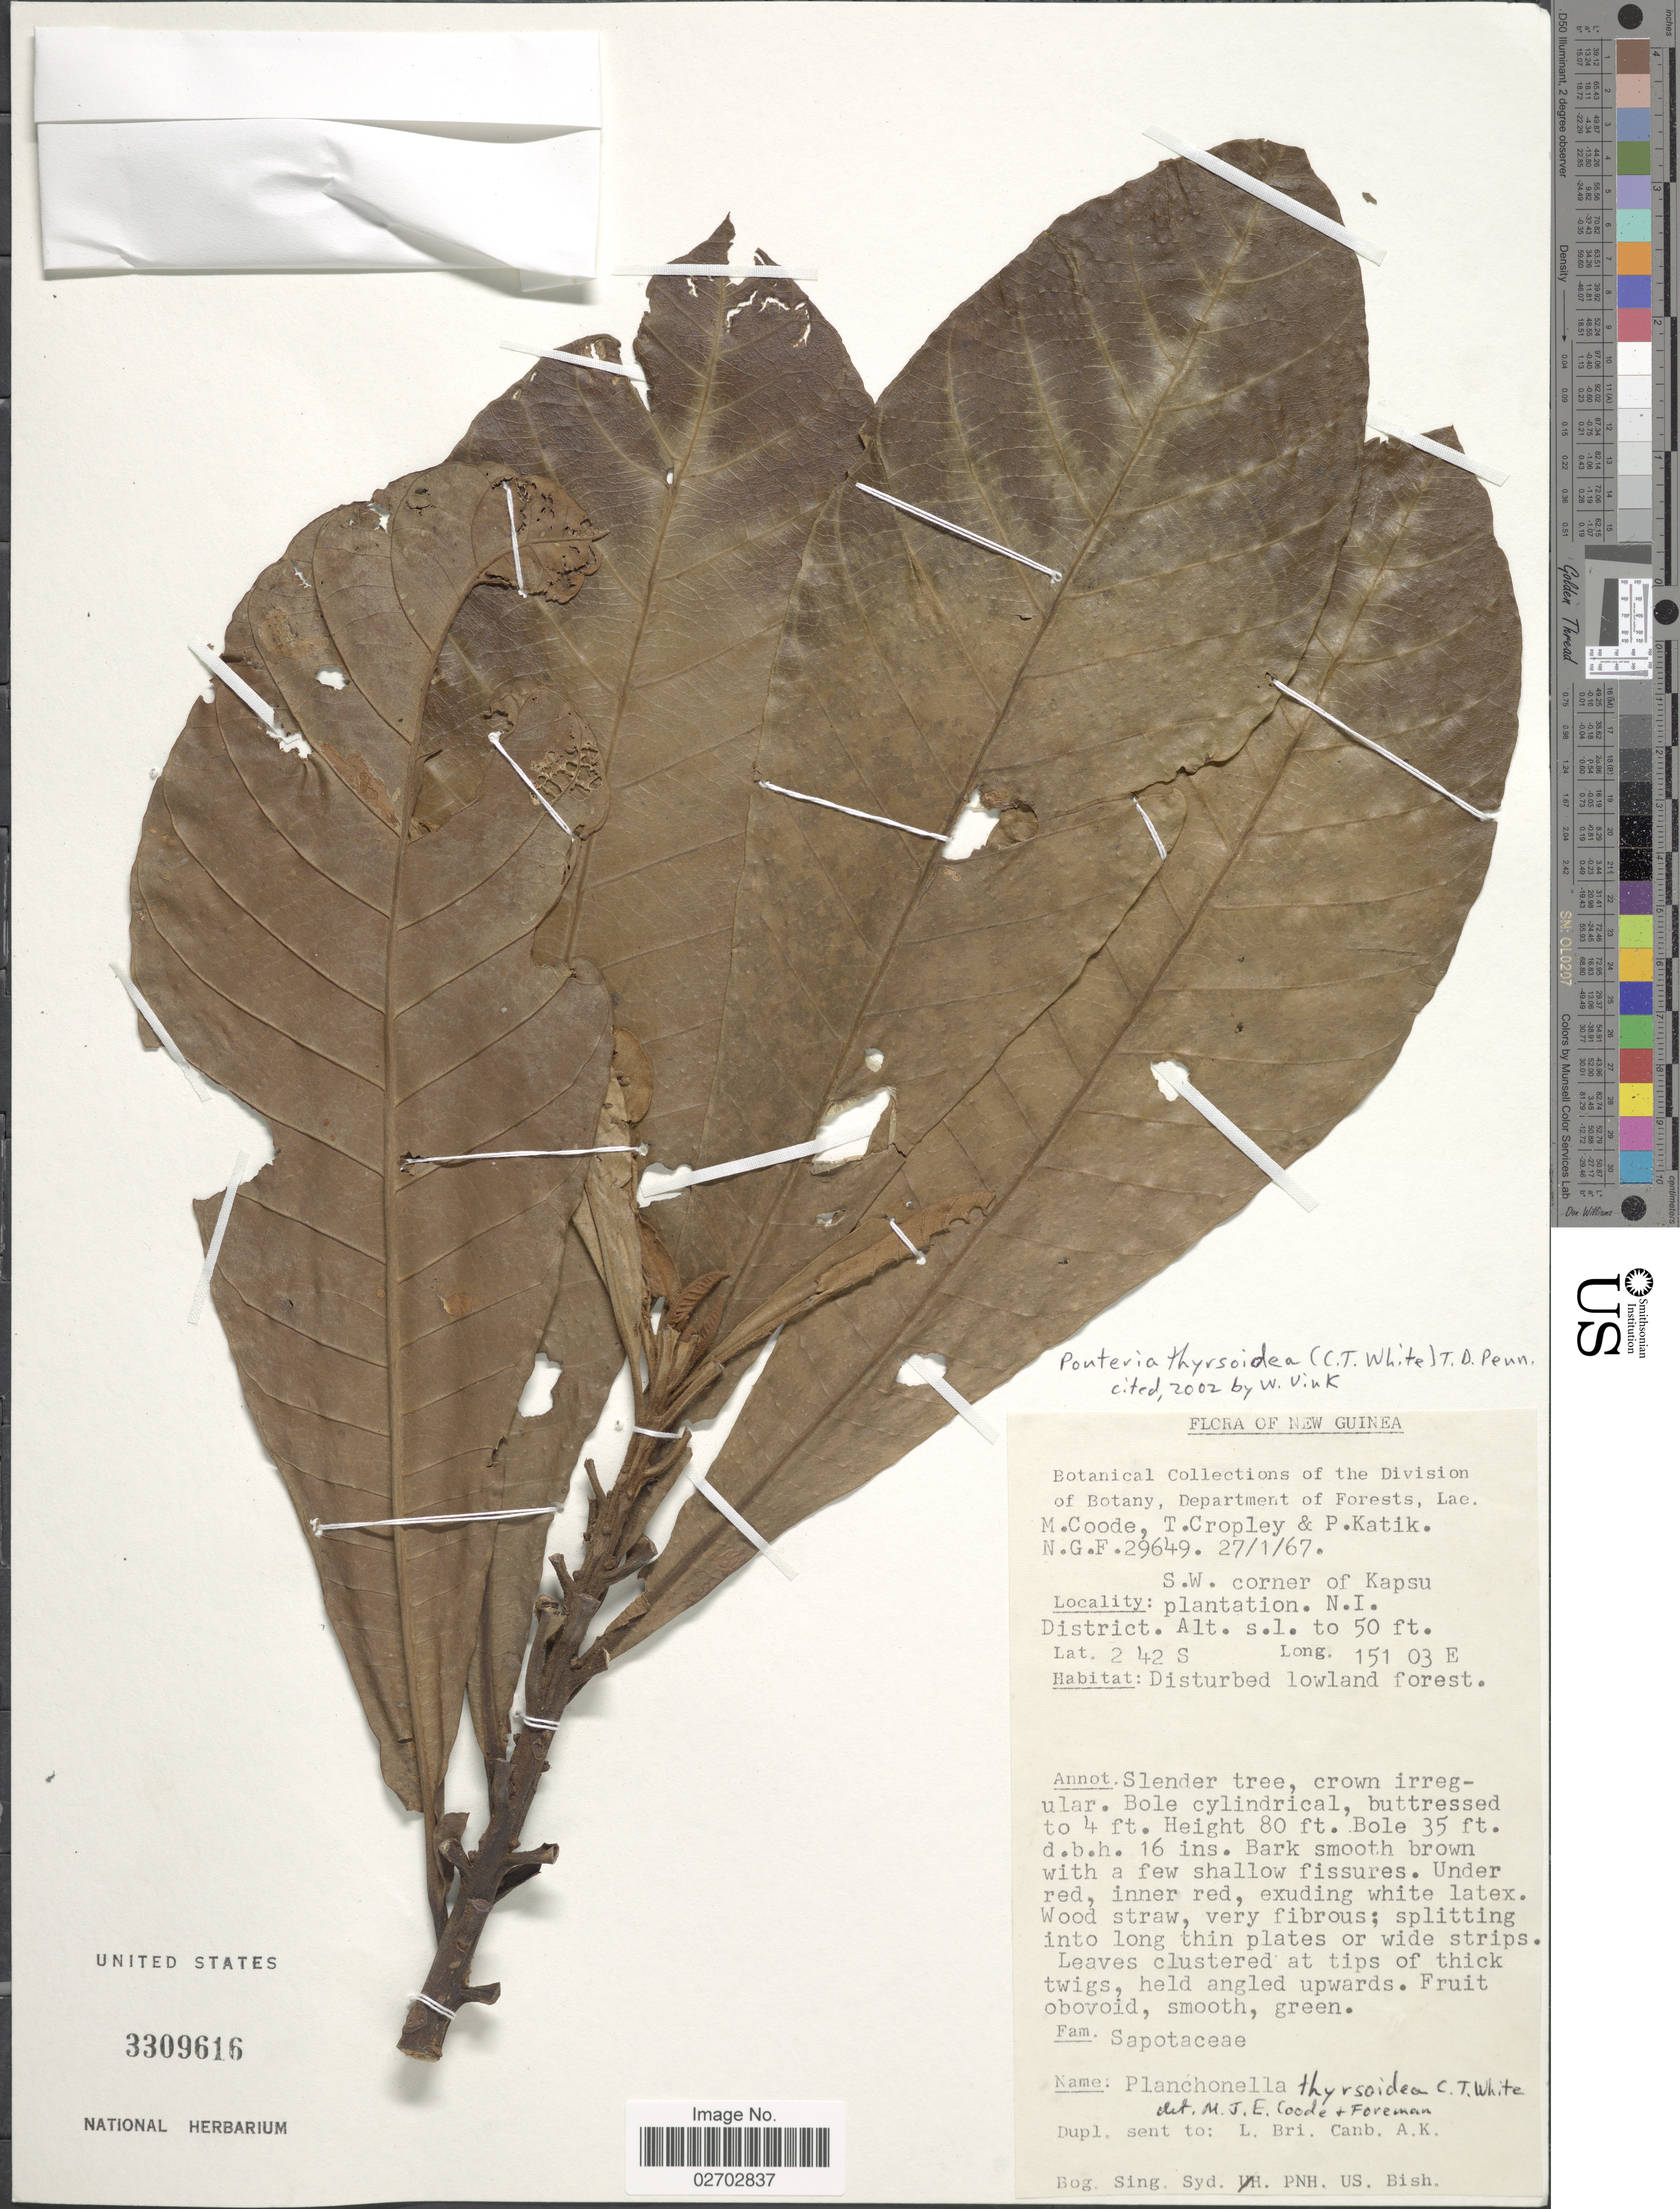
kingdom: Plantae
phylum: Tracheophyta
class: Magnoliopsida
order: Ericales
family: Sapotaceae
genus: Pouteria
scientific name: Pouteria thyrsoidea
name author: (C.T. White) T.D. Penn.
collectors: M. Coode, T. Cropley & P. Katik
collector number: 29649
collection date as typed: Transcribed d/m/y: 27/1/67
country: Papua New Guinea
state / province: New Ireland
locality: New Guinea. S.W. corner of Kapsu plantation, N.I.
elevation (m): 15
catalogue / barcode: US 3309616